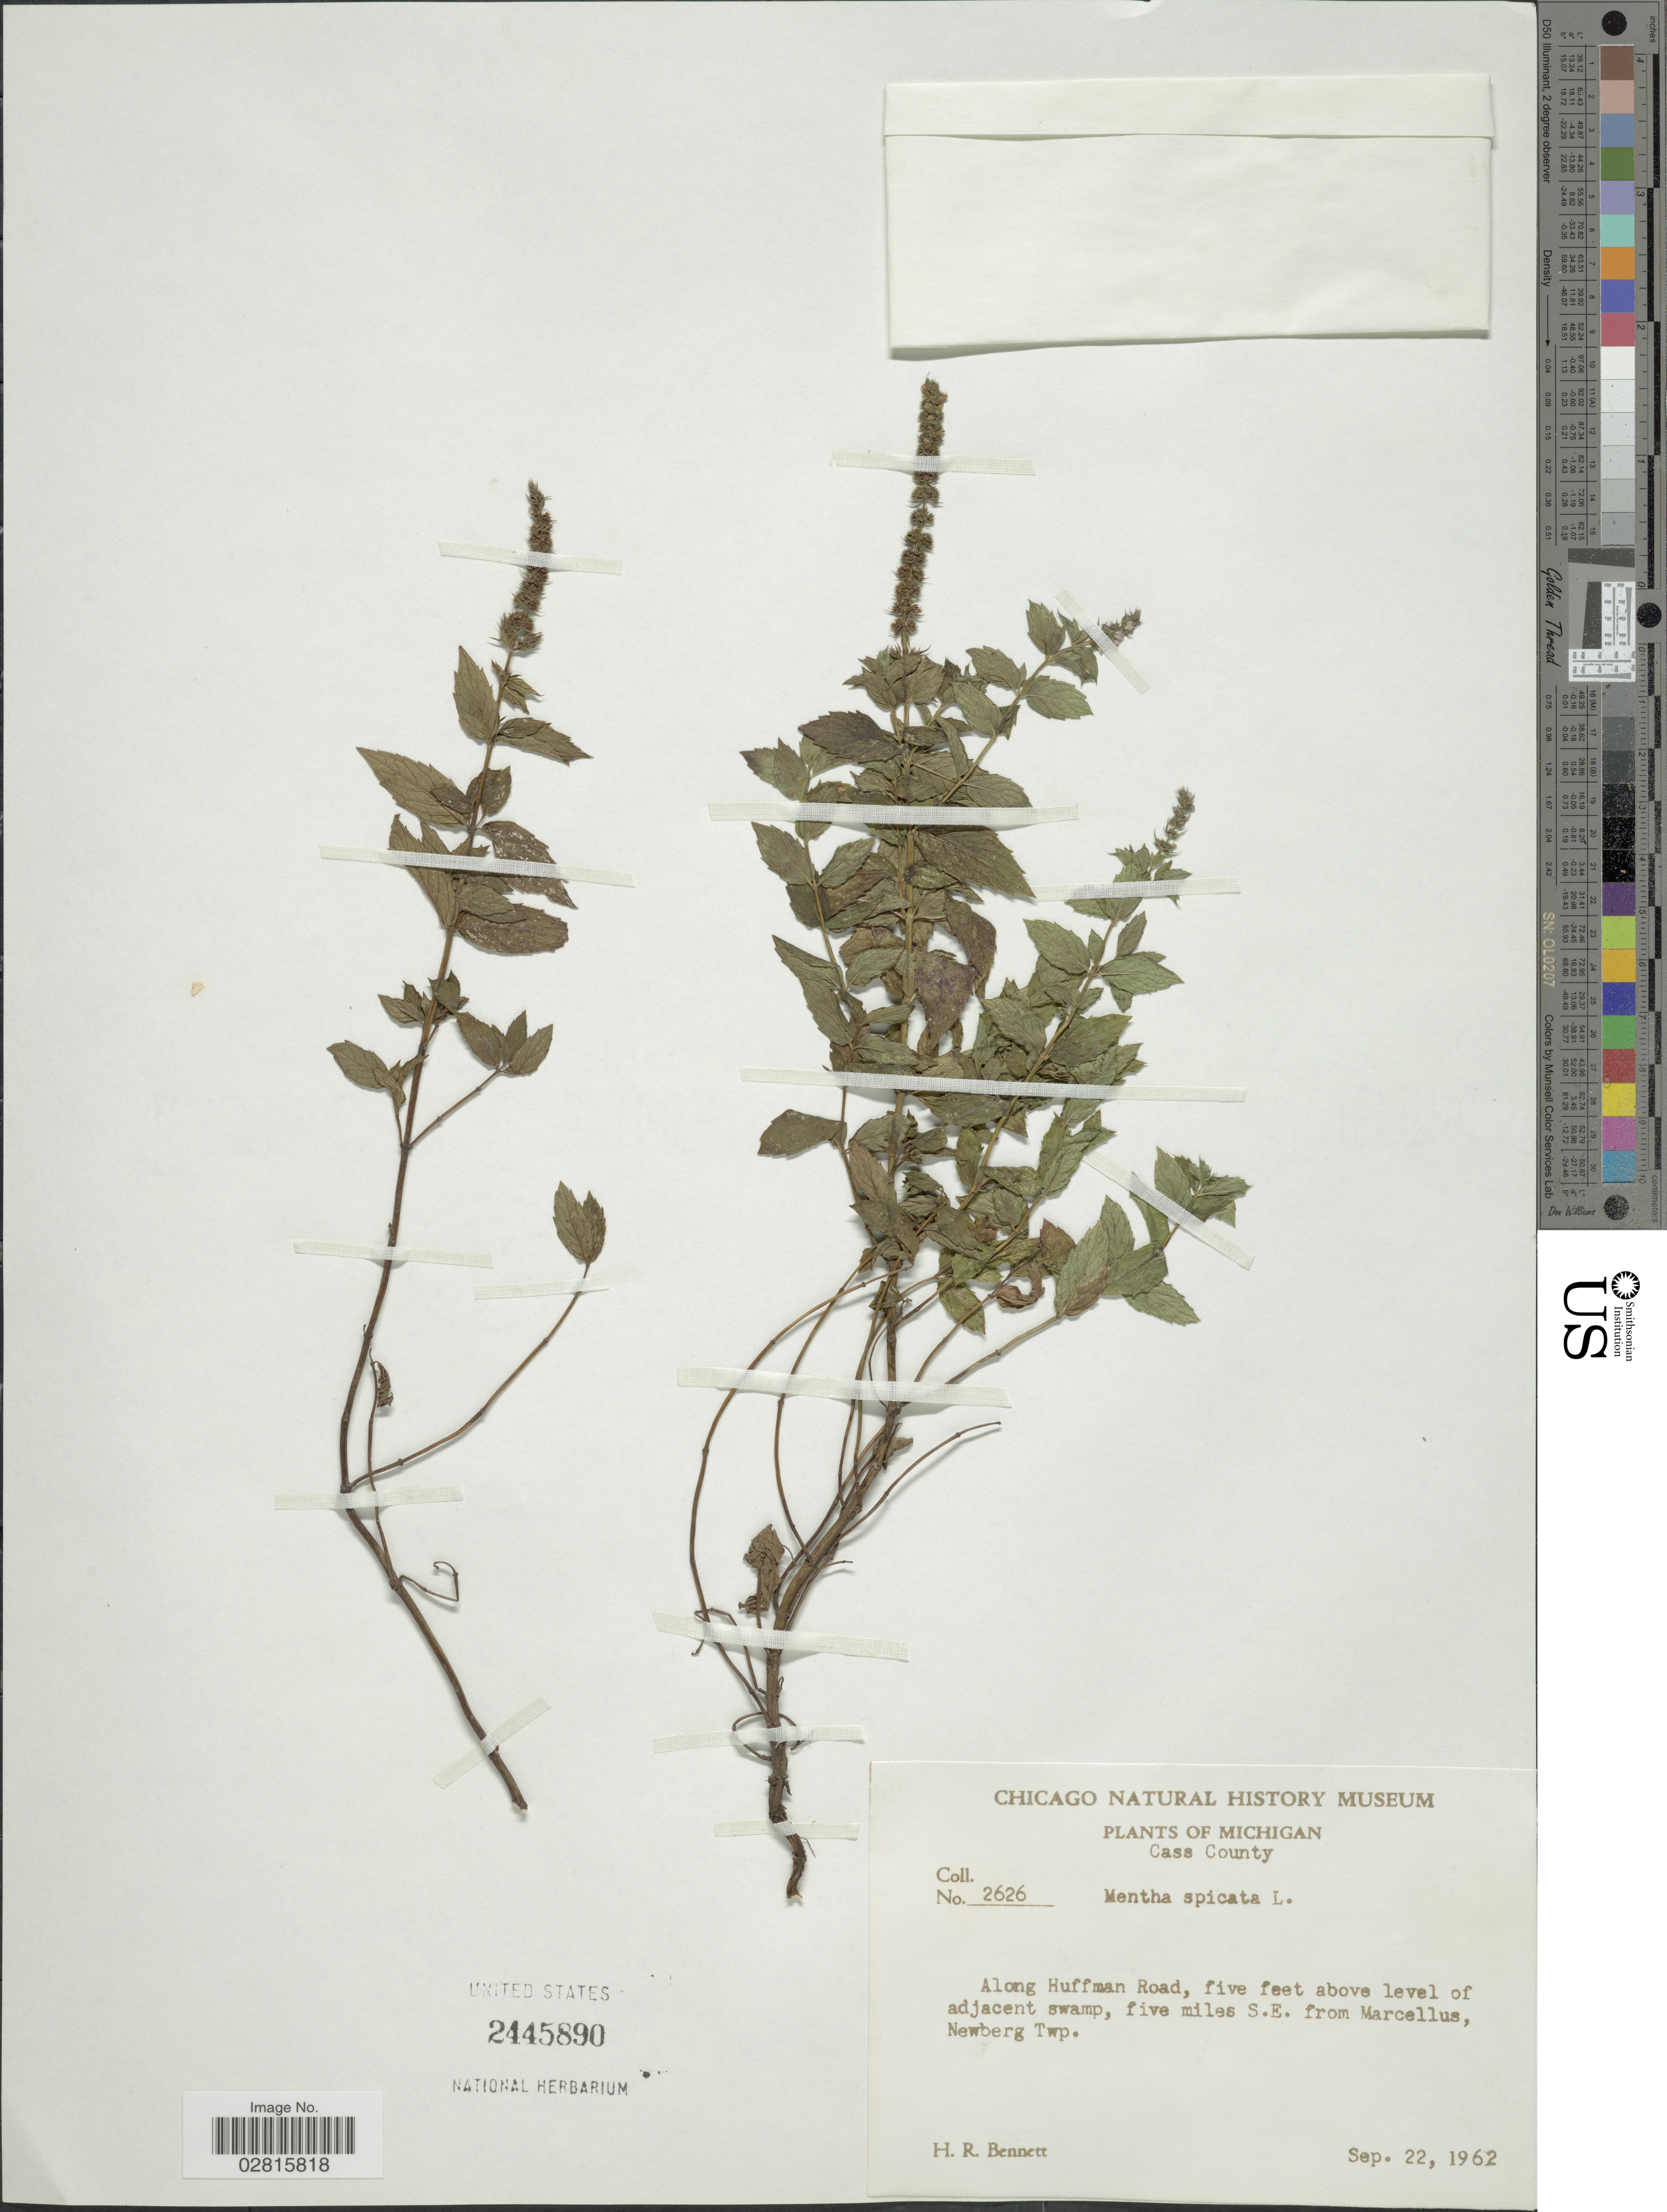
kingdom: Plantae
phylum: Tracheophyta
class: Magnoliopsida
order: Lamiales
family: Lamiaceae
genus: Mentha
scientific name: Mentha spicata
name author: L.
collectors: H. R. Bennett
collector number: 2626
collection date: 1962-09-22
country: United States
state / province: Michigan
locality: Cass County. Along Huffman Road, five feet above level adjacent swamp, five miles S.E. from Marcellus, Newberg Twp.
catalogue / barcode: US 2445890